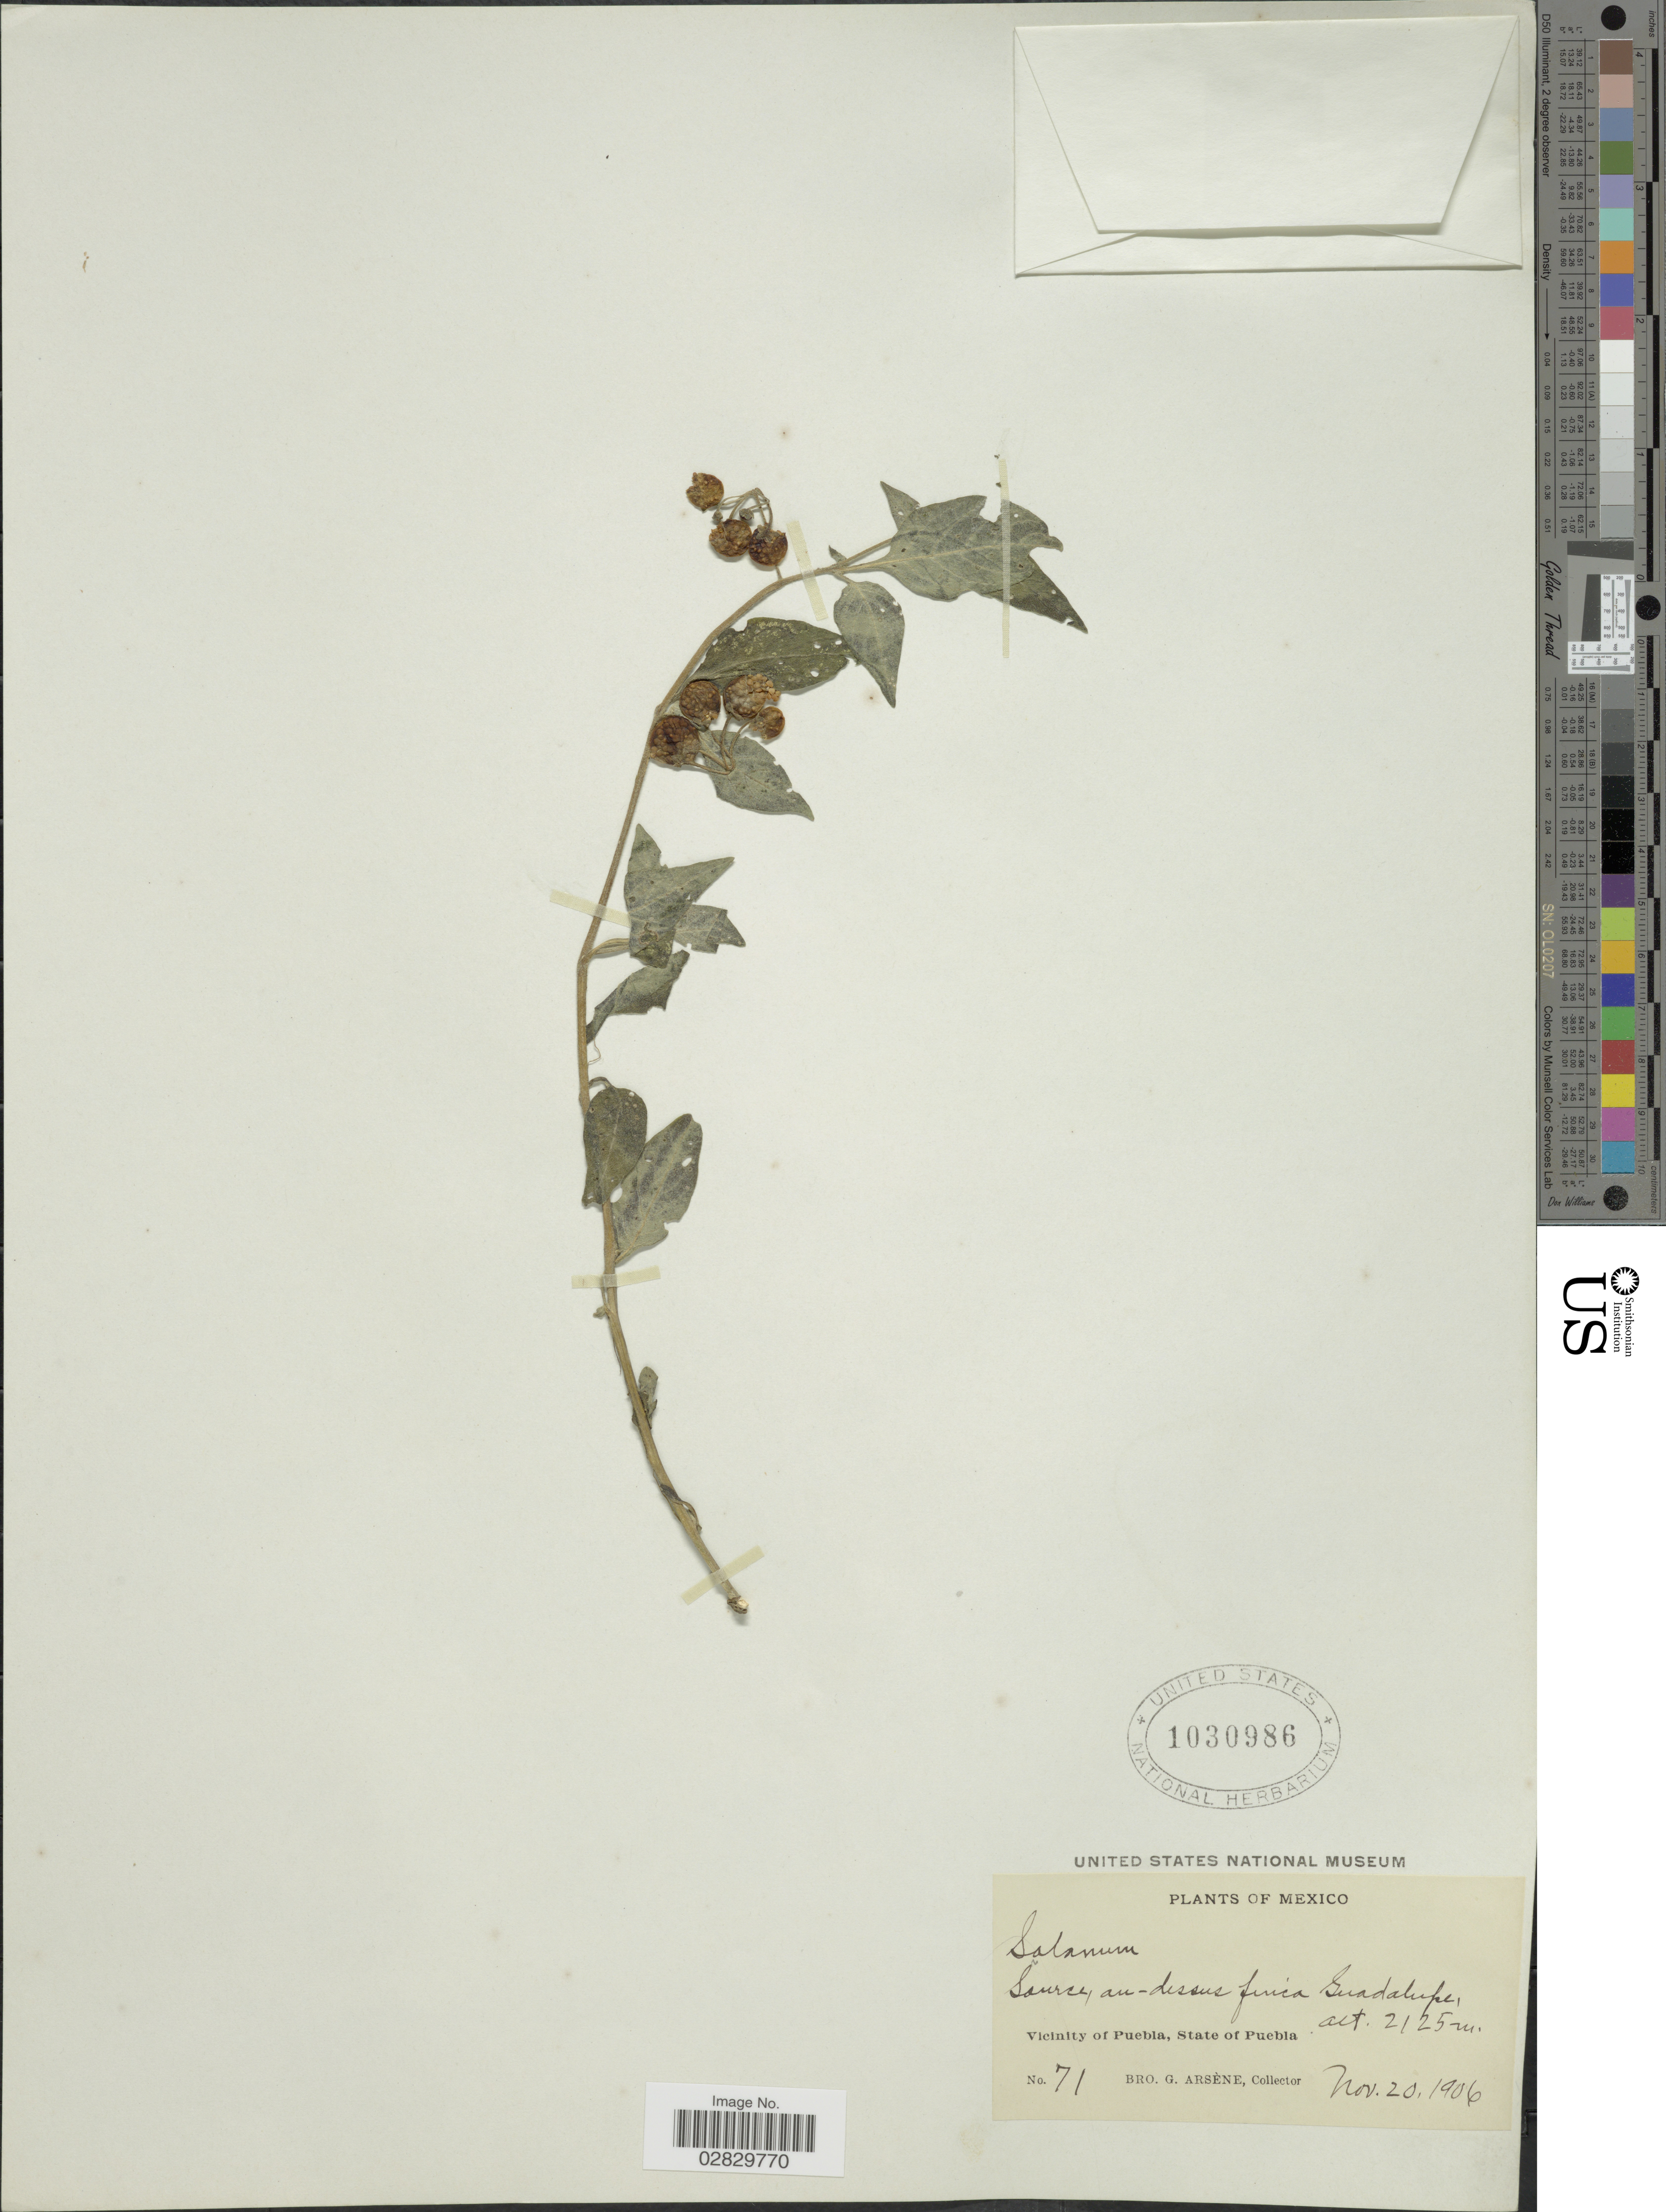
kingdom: Plantae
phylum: Tracheophyta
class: Magnoliopsida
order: Solanales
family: Solanaceae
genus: Solanum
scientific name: Solanum nigrescens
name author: M. Martens & Galeotti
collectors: Bro. G. Arsène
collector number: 71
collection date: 1906-11-20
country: Mexico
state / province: Puebla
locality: Finca Guadalupe, Vicinity of Puebla.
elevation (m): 2125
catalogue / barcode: US 1030986